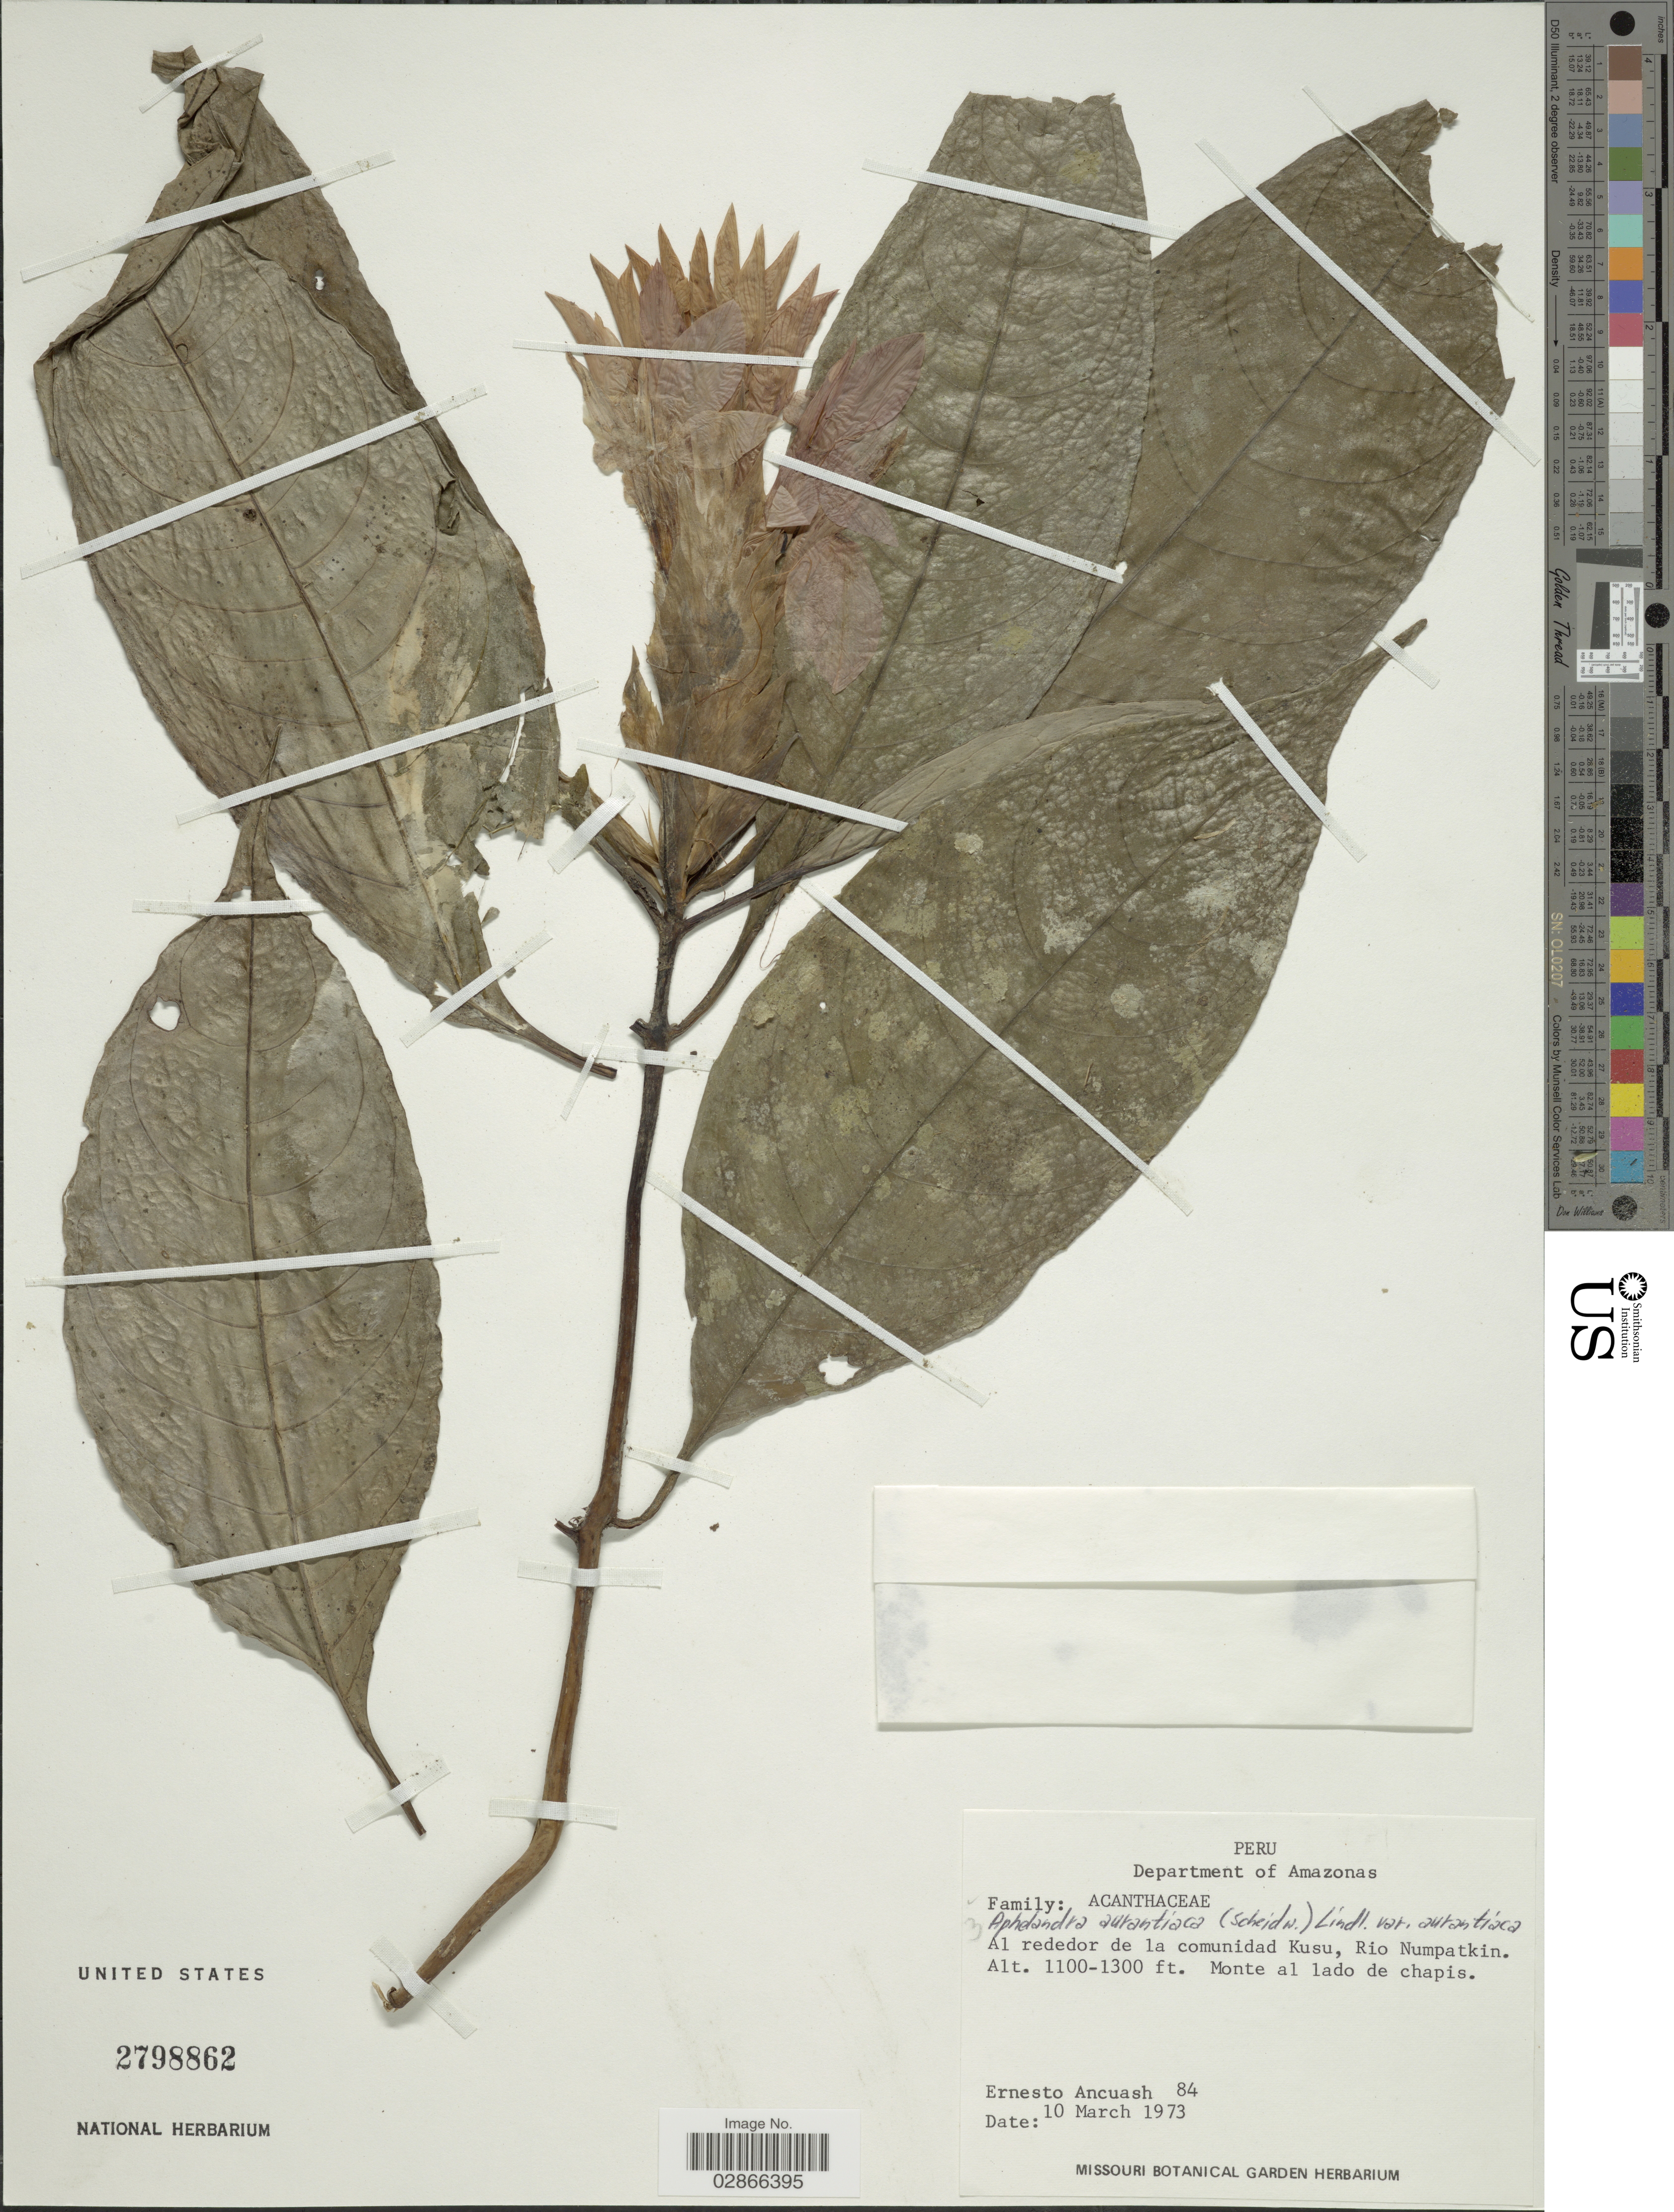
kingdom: Plantae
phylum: Tracheophyta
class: Magnoliopsida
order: Lamiales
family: Acanthaceae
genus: Aphelandra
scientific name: Aphelandra aurantiaca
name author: (Scheidw.) Lindl.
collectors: E. Ancuash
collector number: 84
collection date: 1973-03-10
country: Peru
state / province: Amazonas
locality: Department of Amazonas. Al rededor de la comunidad Kusu, Rio Numpatkin.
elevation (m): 335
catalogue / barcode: US 2798862